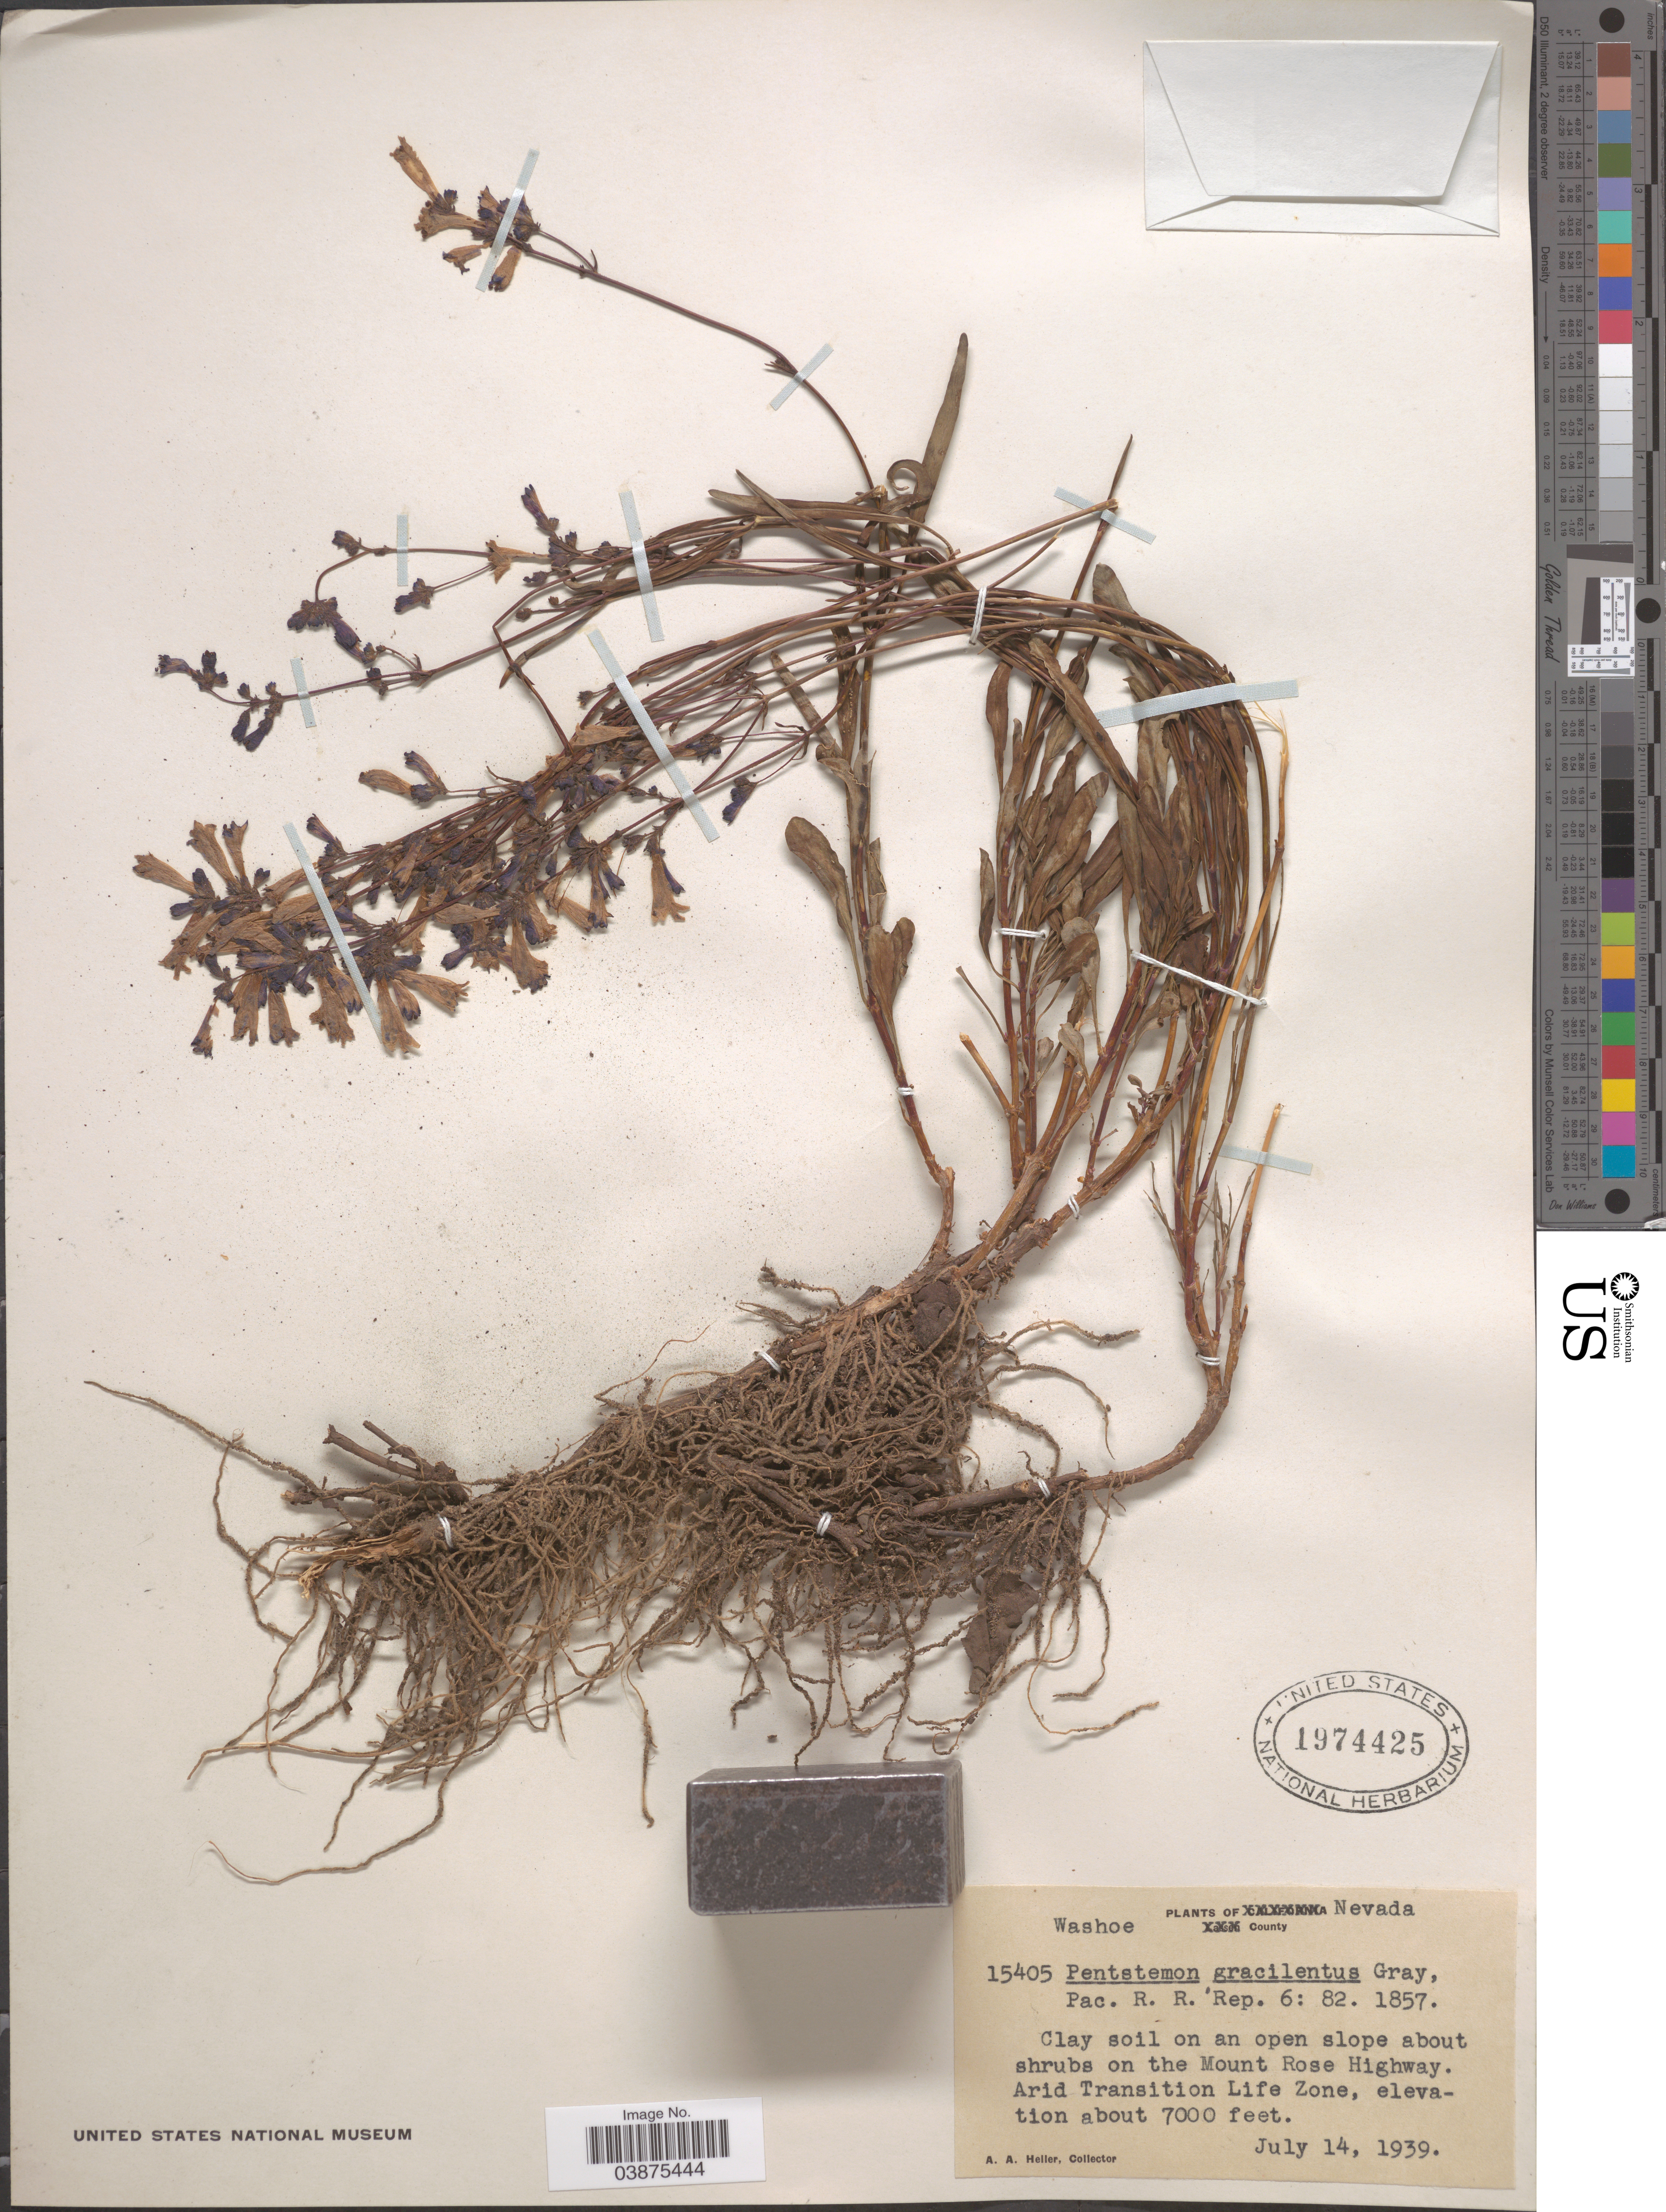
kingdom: Plantae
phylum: Tracheophyta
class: Magnoliopsida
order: Lamiales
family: Plantaginaceae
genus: Penstemon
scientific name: Penstemon gracilentus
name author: A. Gray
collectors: A. A. Heller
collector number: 15405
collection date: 1939-07-14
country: United States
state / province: Nevada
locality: Washoe County. On an open slope about shrubs on the Mount Rose Highway. Arid Transition Life Zone.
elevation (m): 2134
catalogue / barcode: US 1974425